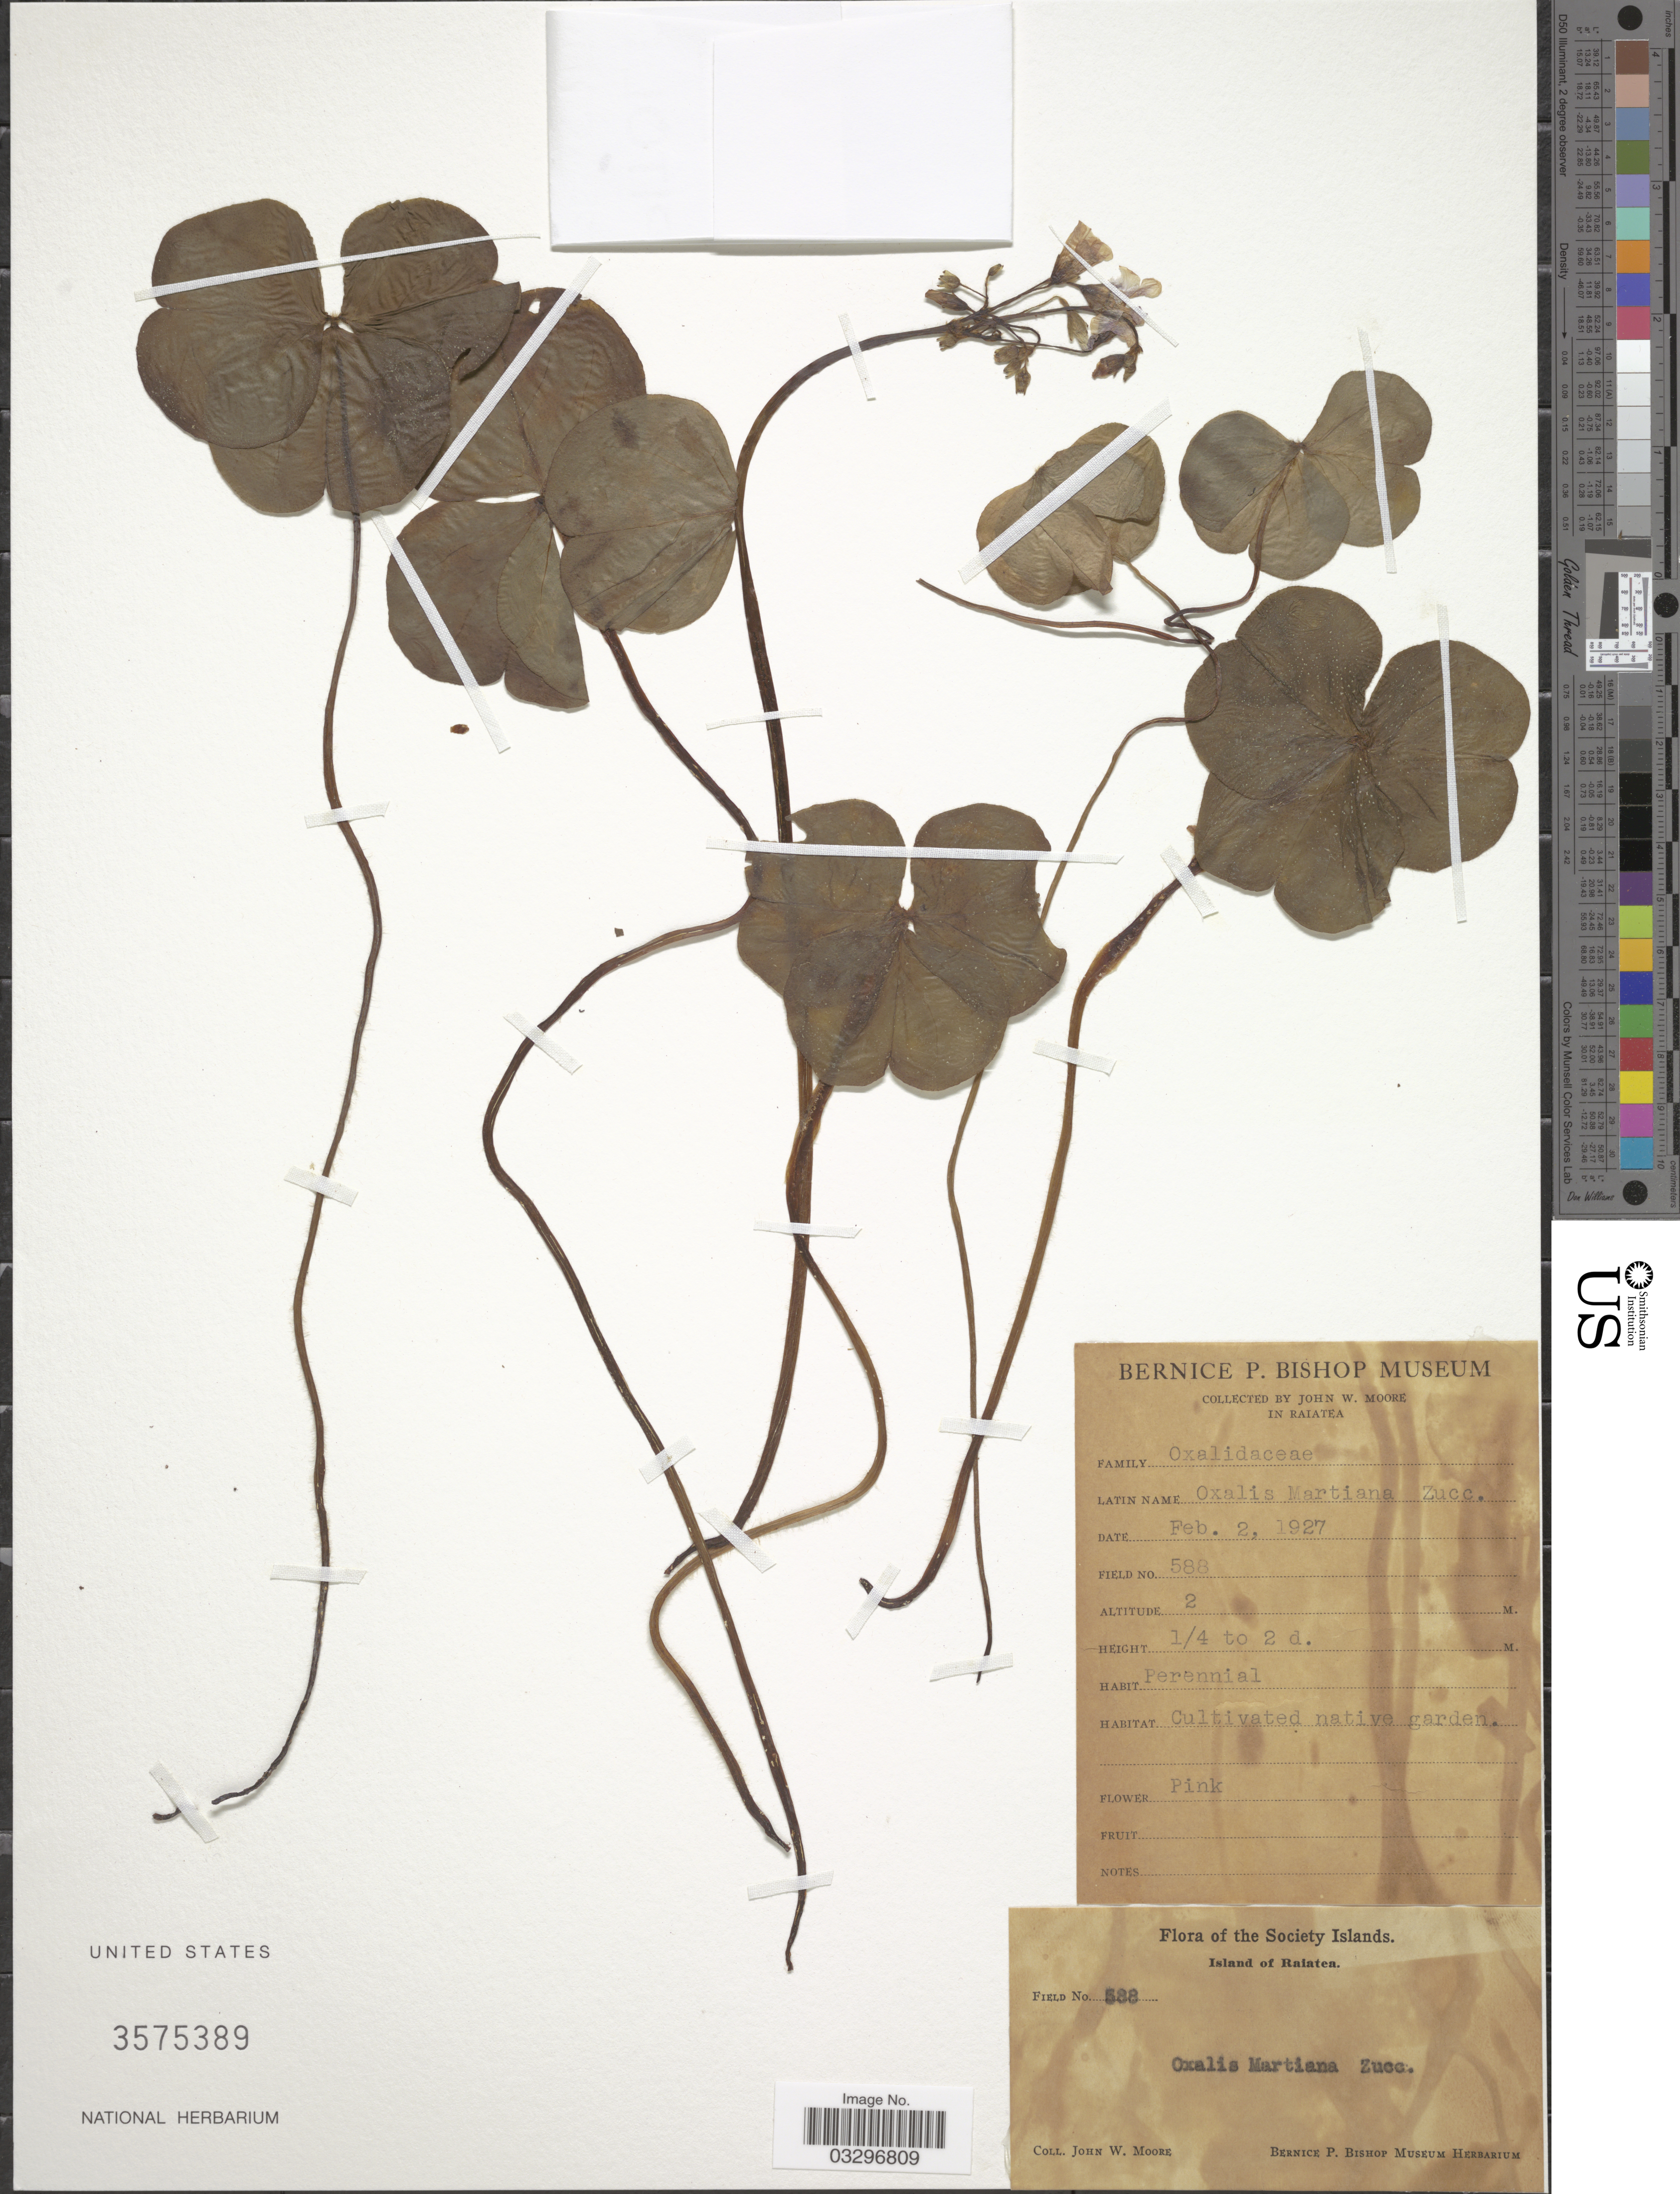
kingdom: Plantae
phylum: Tracheophyta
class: Magnoliopsida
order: Oxalidales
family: Oxalidaceae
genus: Oxalis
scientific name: Oxalis debilis var. corymbosa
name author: (DC.) Lourteig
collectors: J. Moore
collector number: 588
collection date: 1927-02-02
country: French Polynesia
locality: Society Islands. Island of Raiatea.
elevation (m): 2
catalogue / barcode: US 3575389